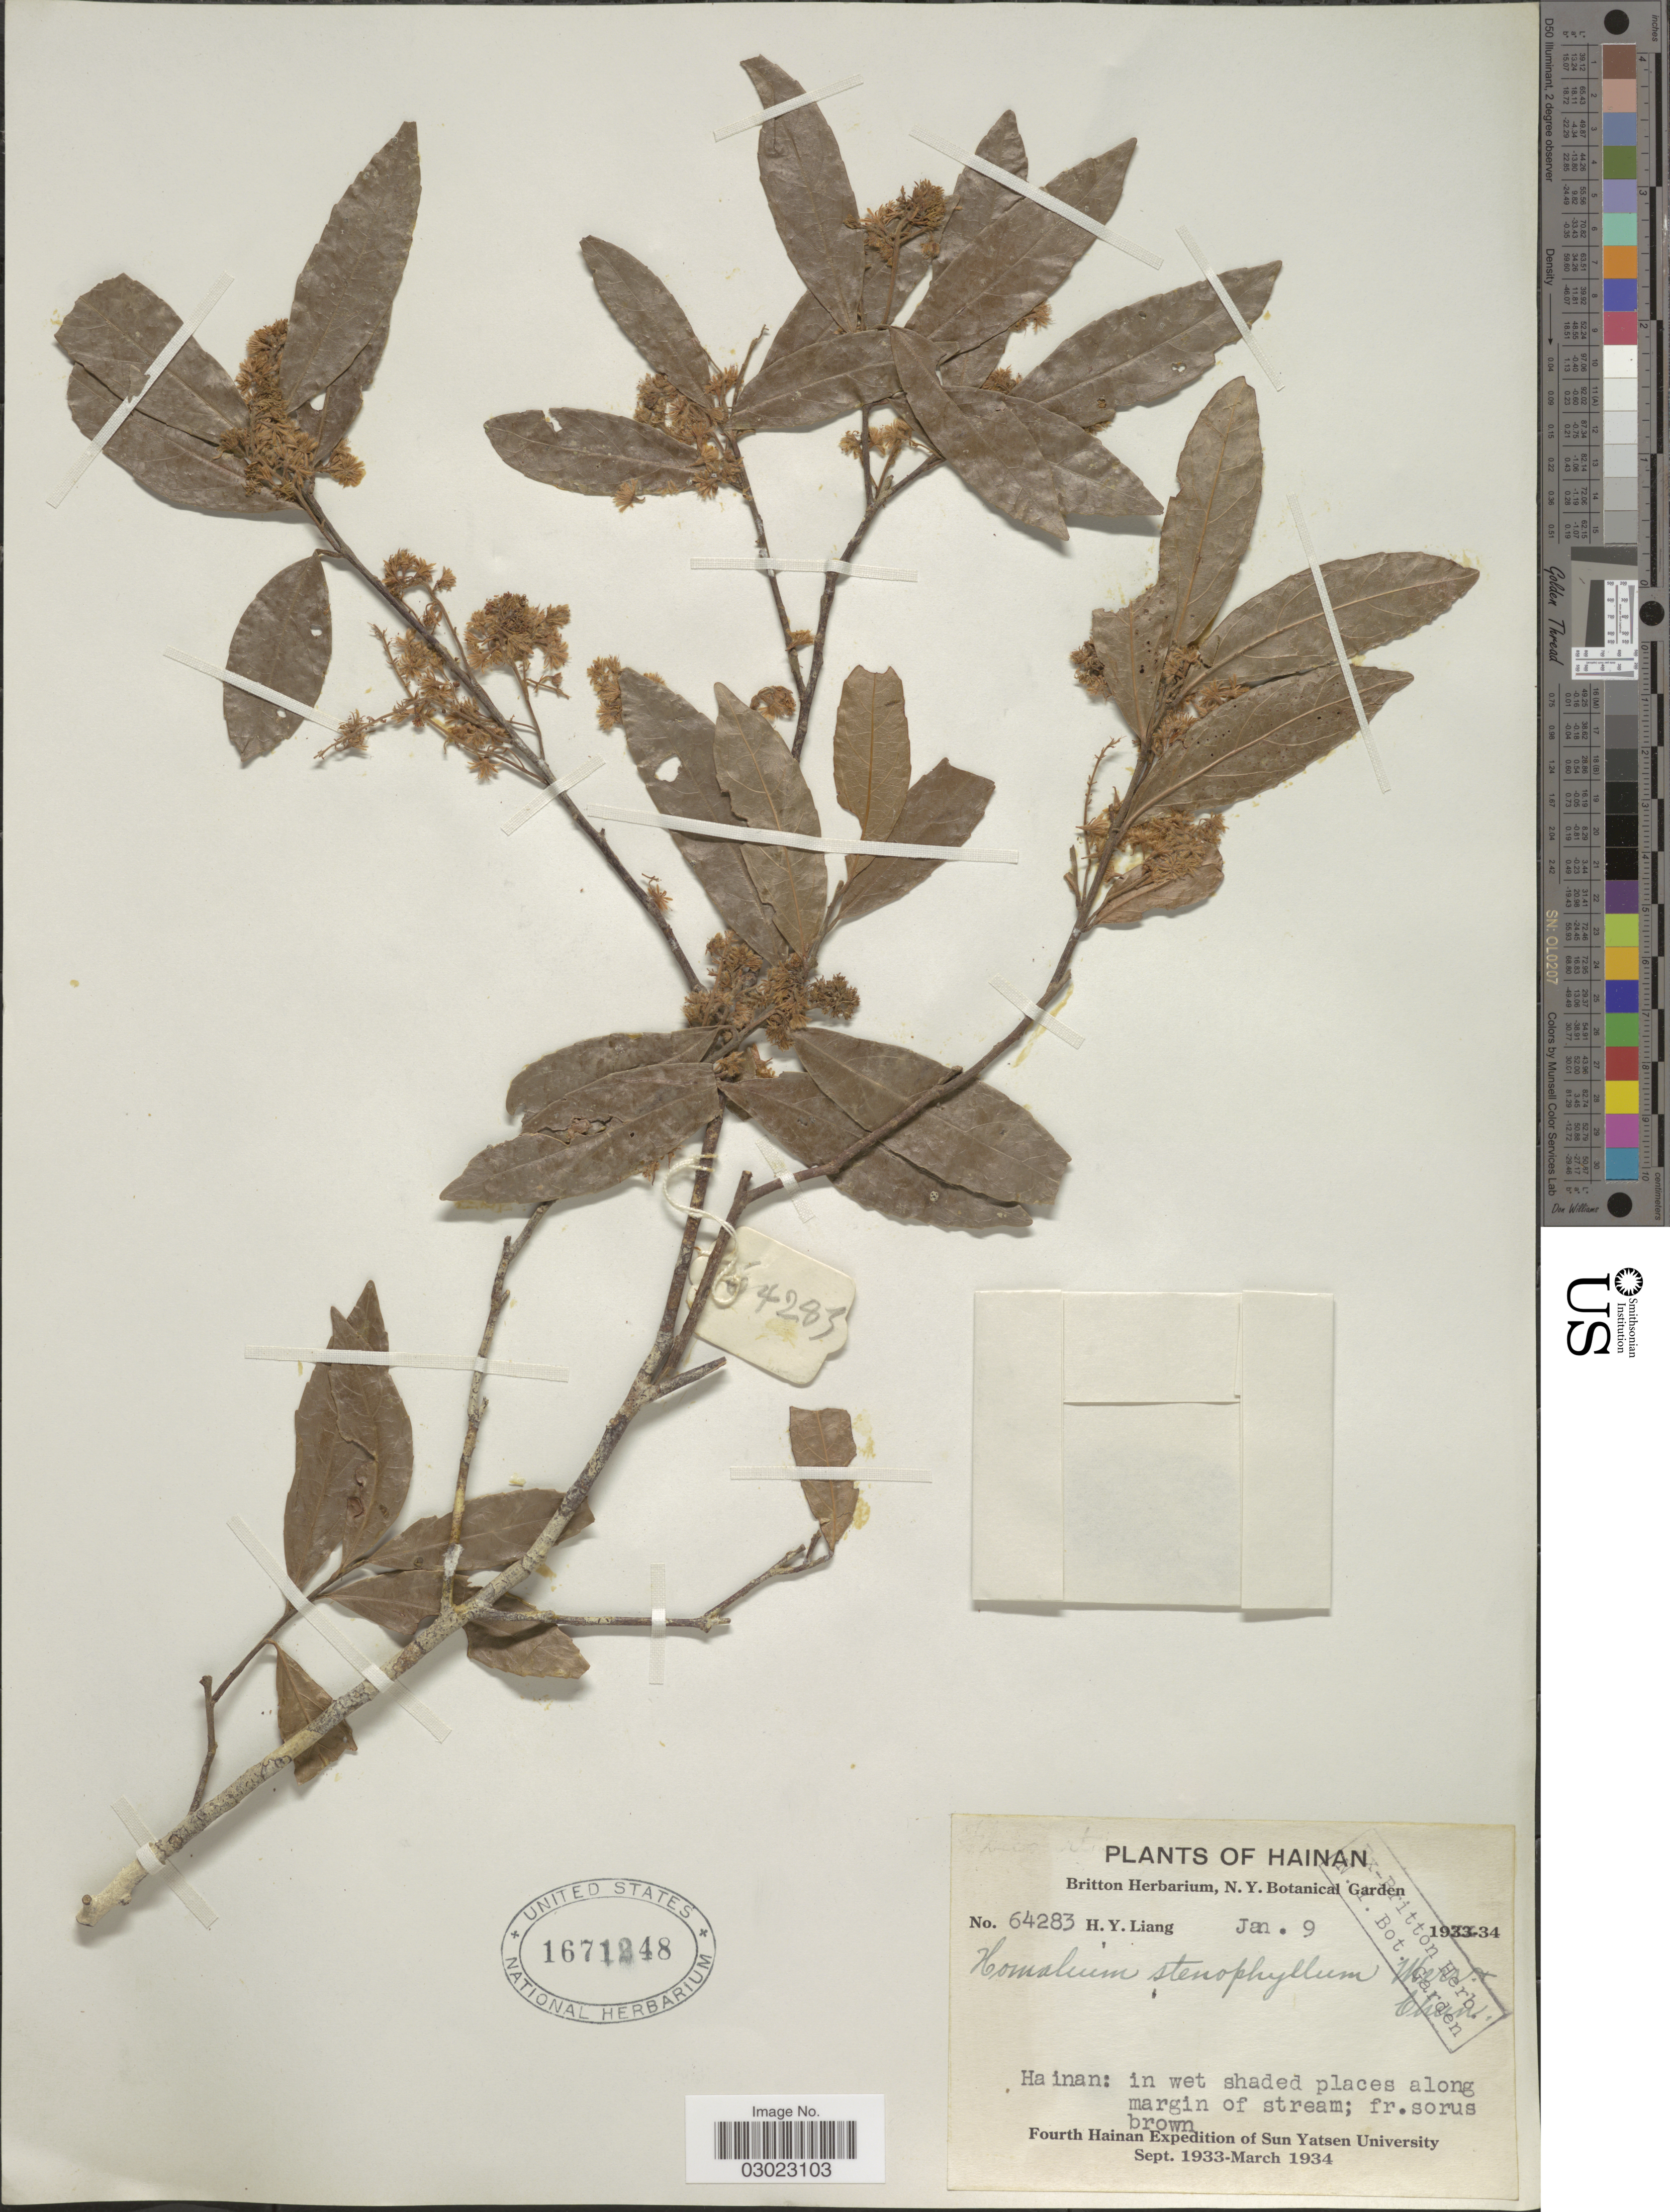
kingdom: Plantae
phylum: Tracheophyta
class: Magnoliopsida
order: Malpighiales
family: Salicaceae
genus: Homalium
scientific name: Homalium stenophyllum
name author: Merr. & Chun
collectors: H. Y. Liang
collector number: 64283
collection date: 1934-01-09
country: China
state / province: Hainan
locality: In wet shaded places along margin of stream.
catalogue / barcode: US 1671248